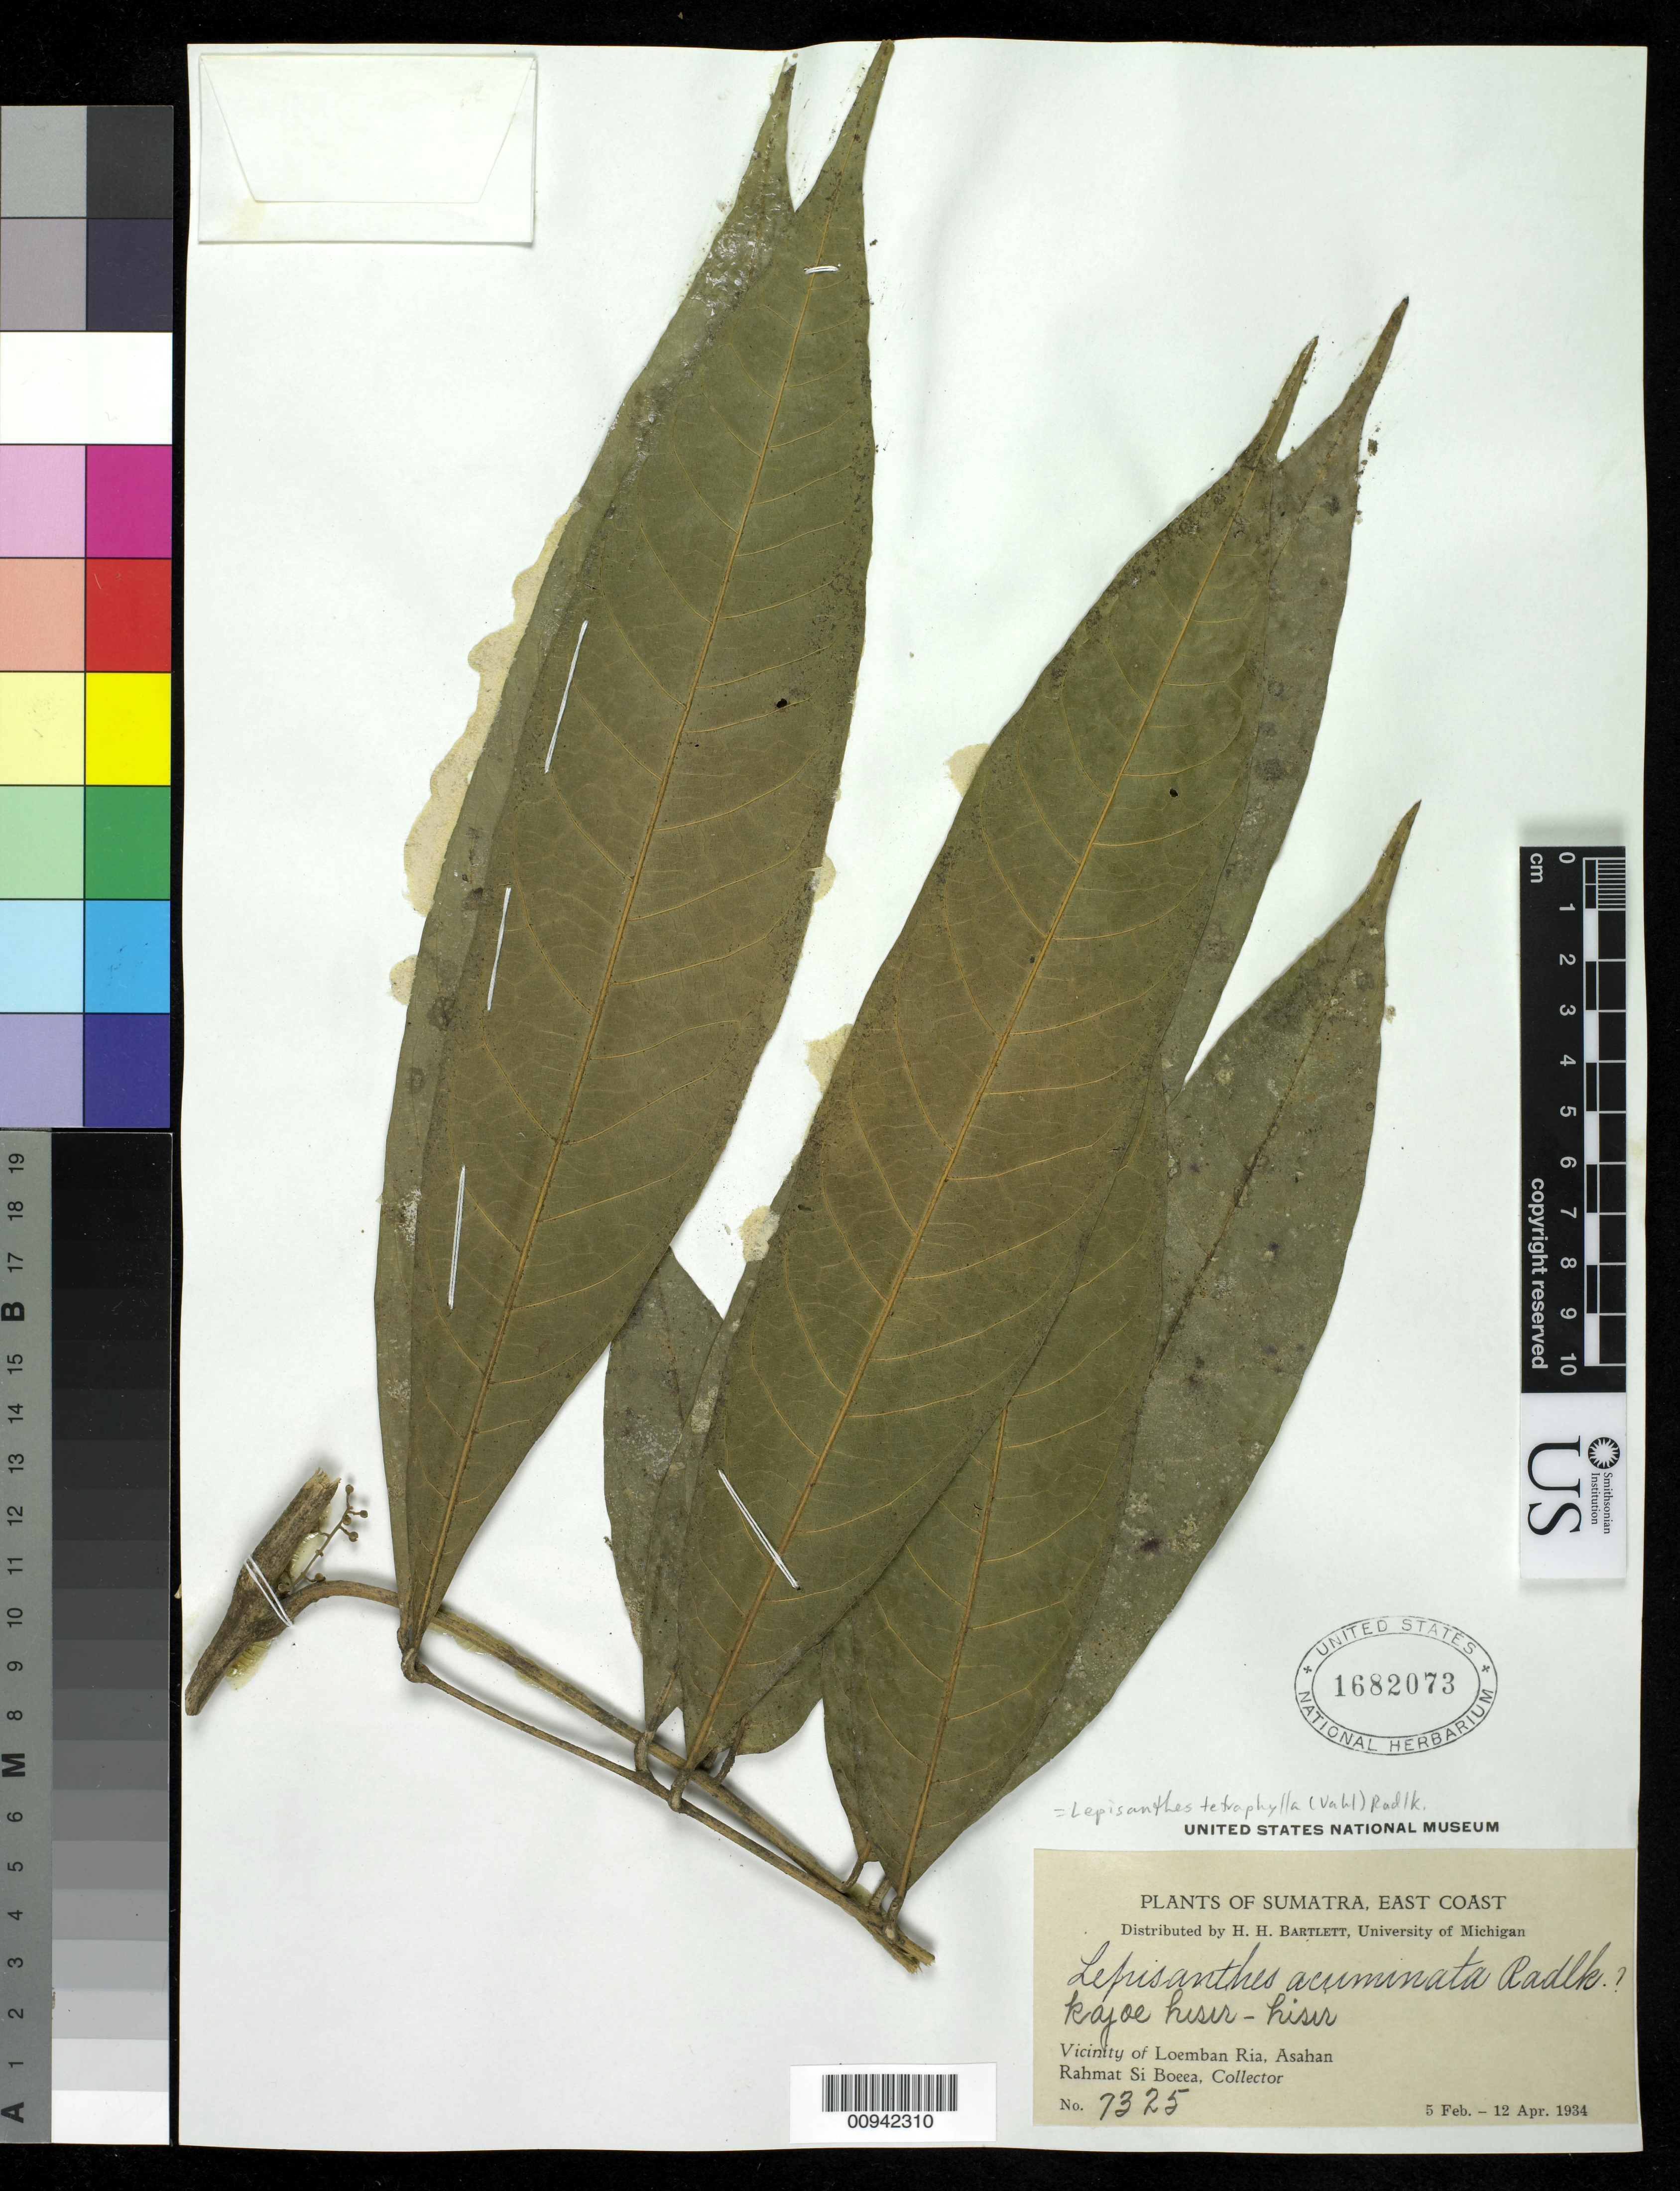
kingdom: Plantae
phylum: Tracheophyta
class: Magnoliopsida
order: Sapindales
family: Sapindaceae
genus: Lepisanthes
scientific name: Lepisanthes tetraphylla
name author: Radlk.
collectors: Rahmat Si Boeea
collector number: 7325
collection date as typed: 05 Feb 1934 to 12 Apr 1934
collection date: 1934-02-05/1934-04-12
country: Indonesia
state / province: Sumatra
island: Sumatra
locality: Vicinity of Loemban Ria, Asahan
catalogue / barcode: US 1682073